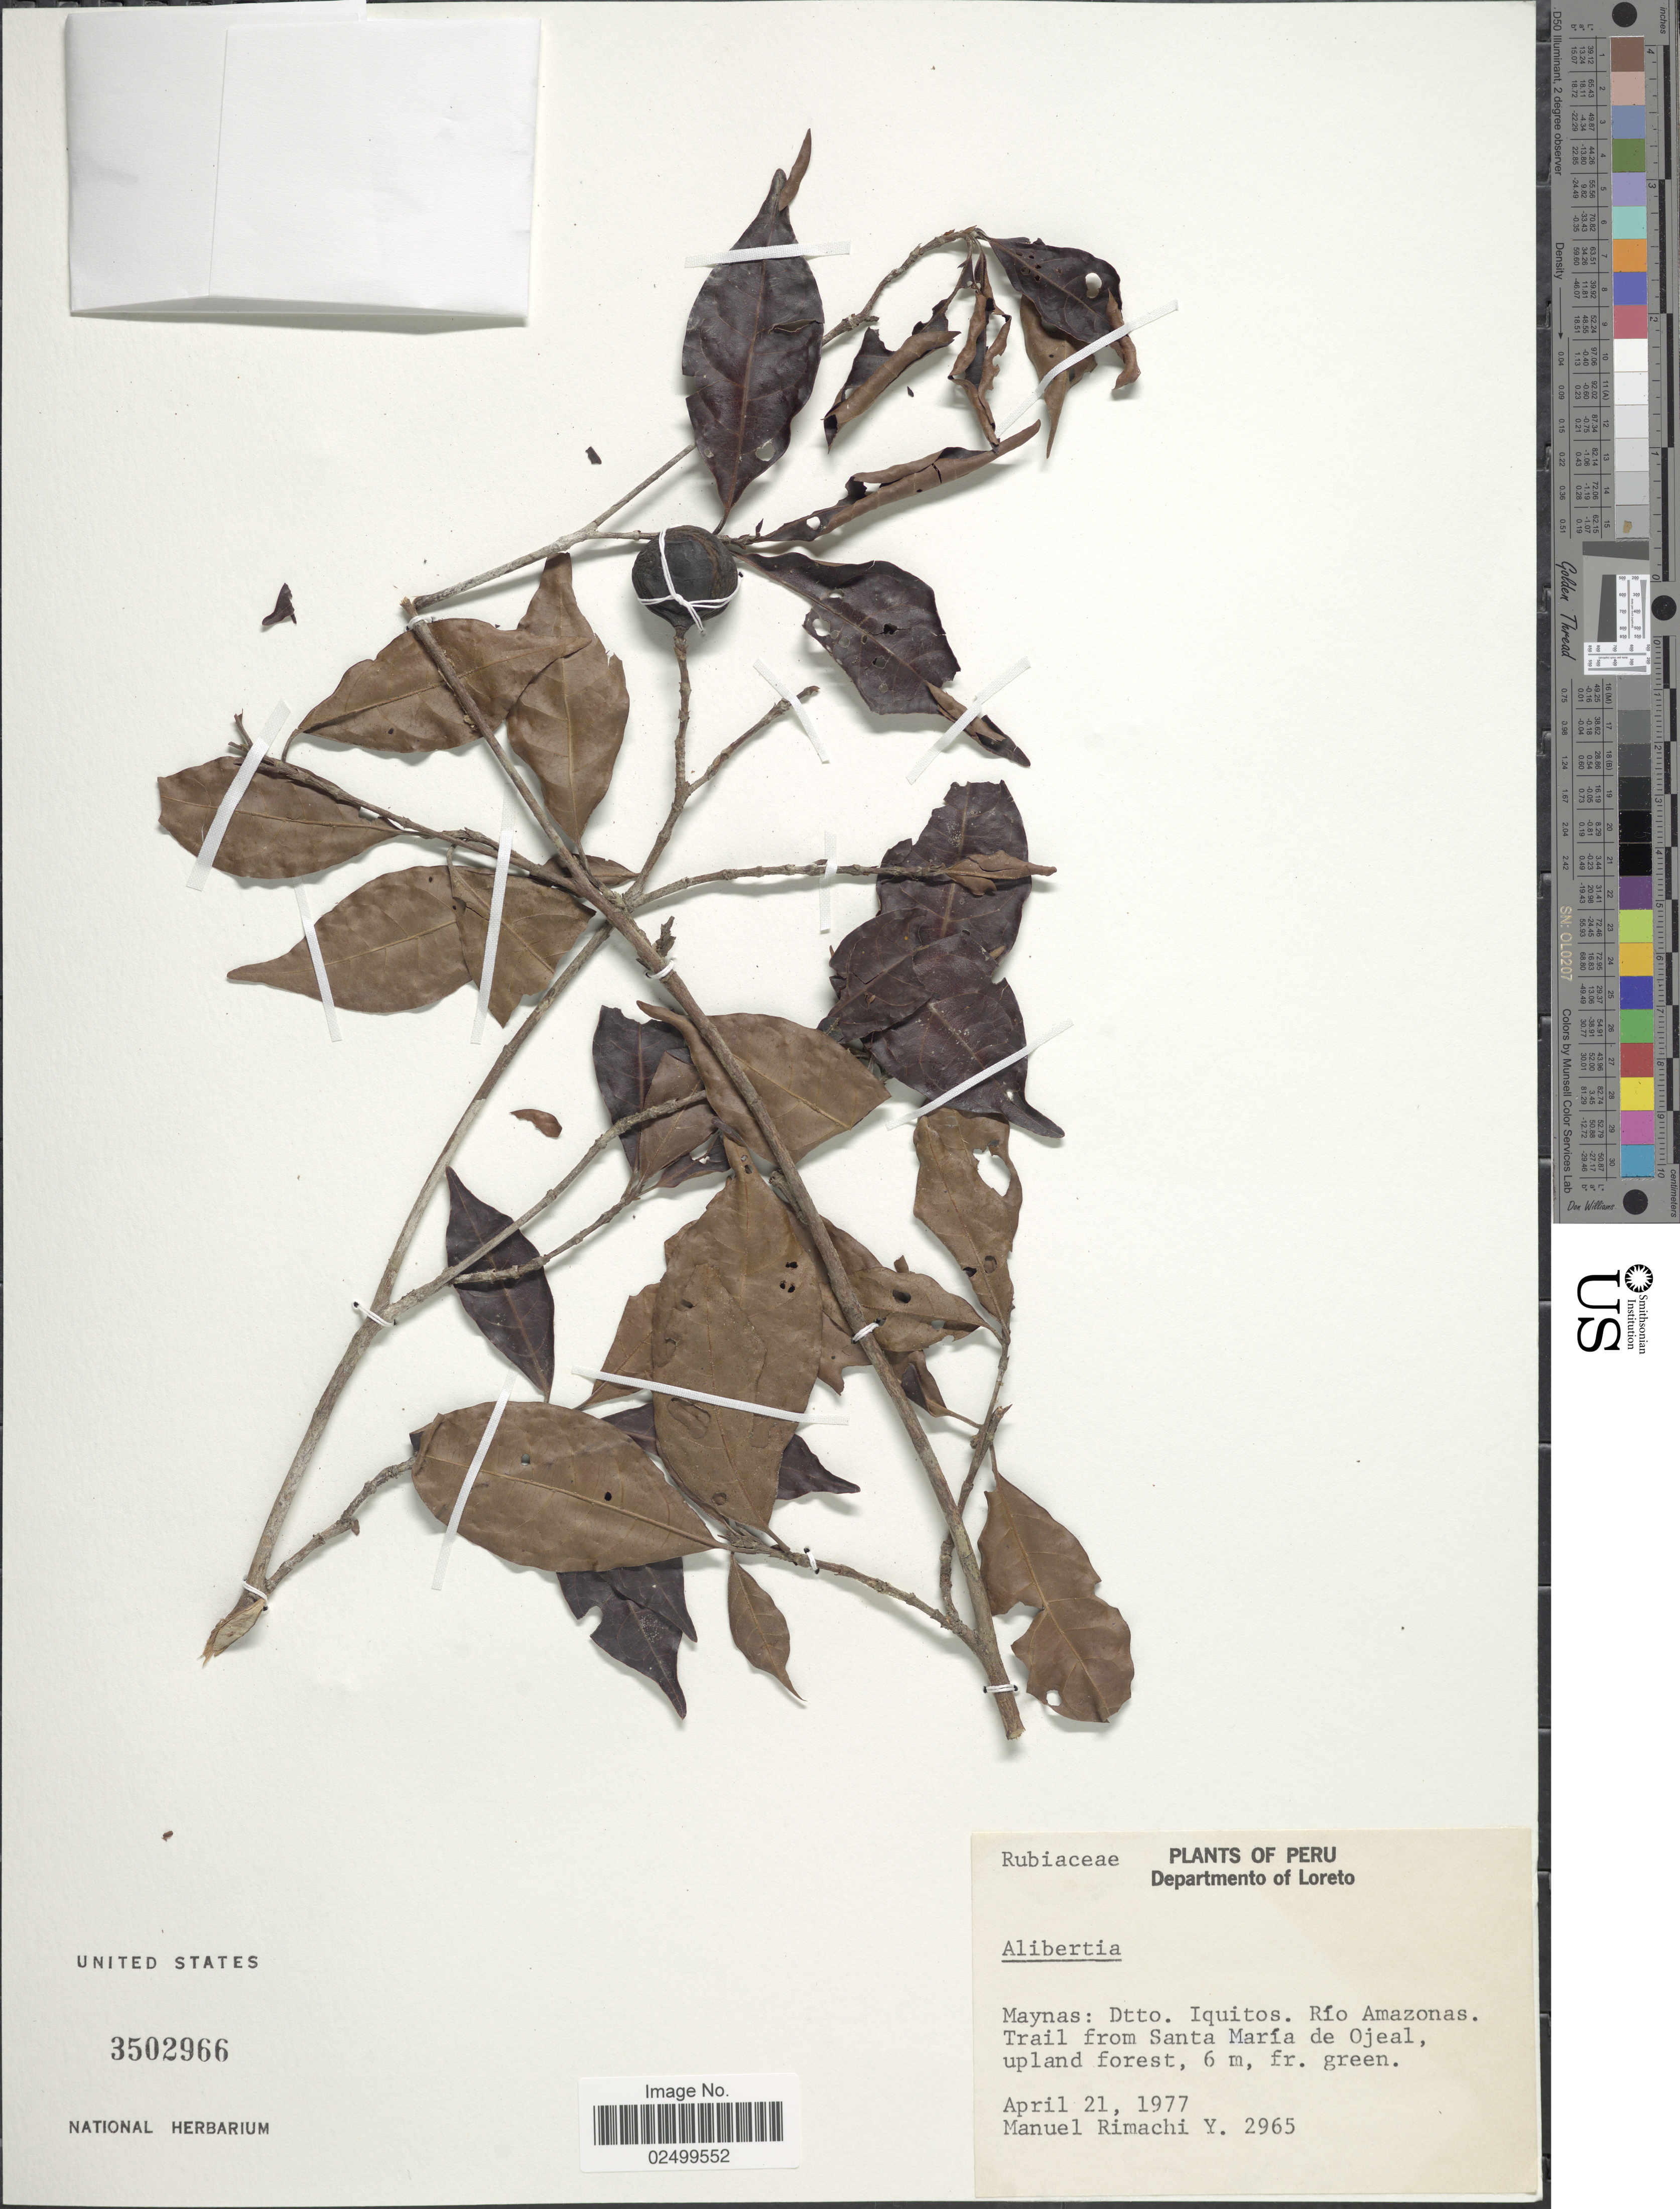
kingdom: Plantae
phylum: Tracheophyta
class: Magnoliopsida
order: Gentianales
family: Rubiaceae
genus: Alibertia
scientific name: Alibertia sp.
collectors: M. Rimachi Y.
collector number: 2965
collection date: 1977-04-21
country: Peru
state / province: Loreto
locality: Departamento of Loreto, Maynas: Dtto Iquitos. Río Amazonas. Trail from Santa María de Ojeal, upland forest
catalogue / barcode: US 3502966